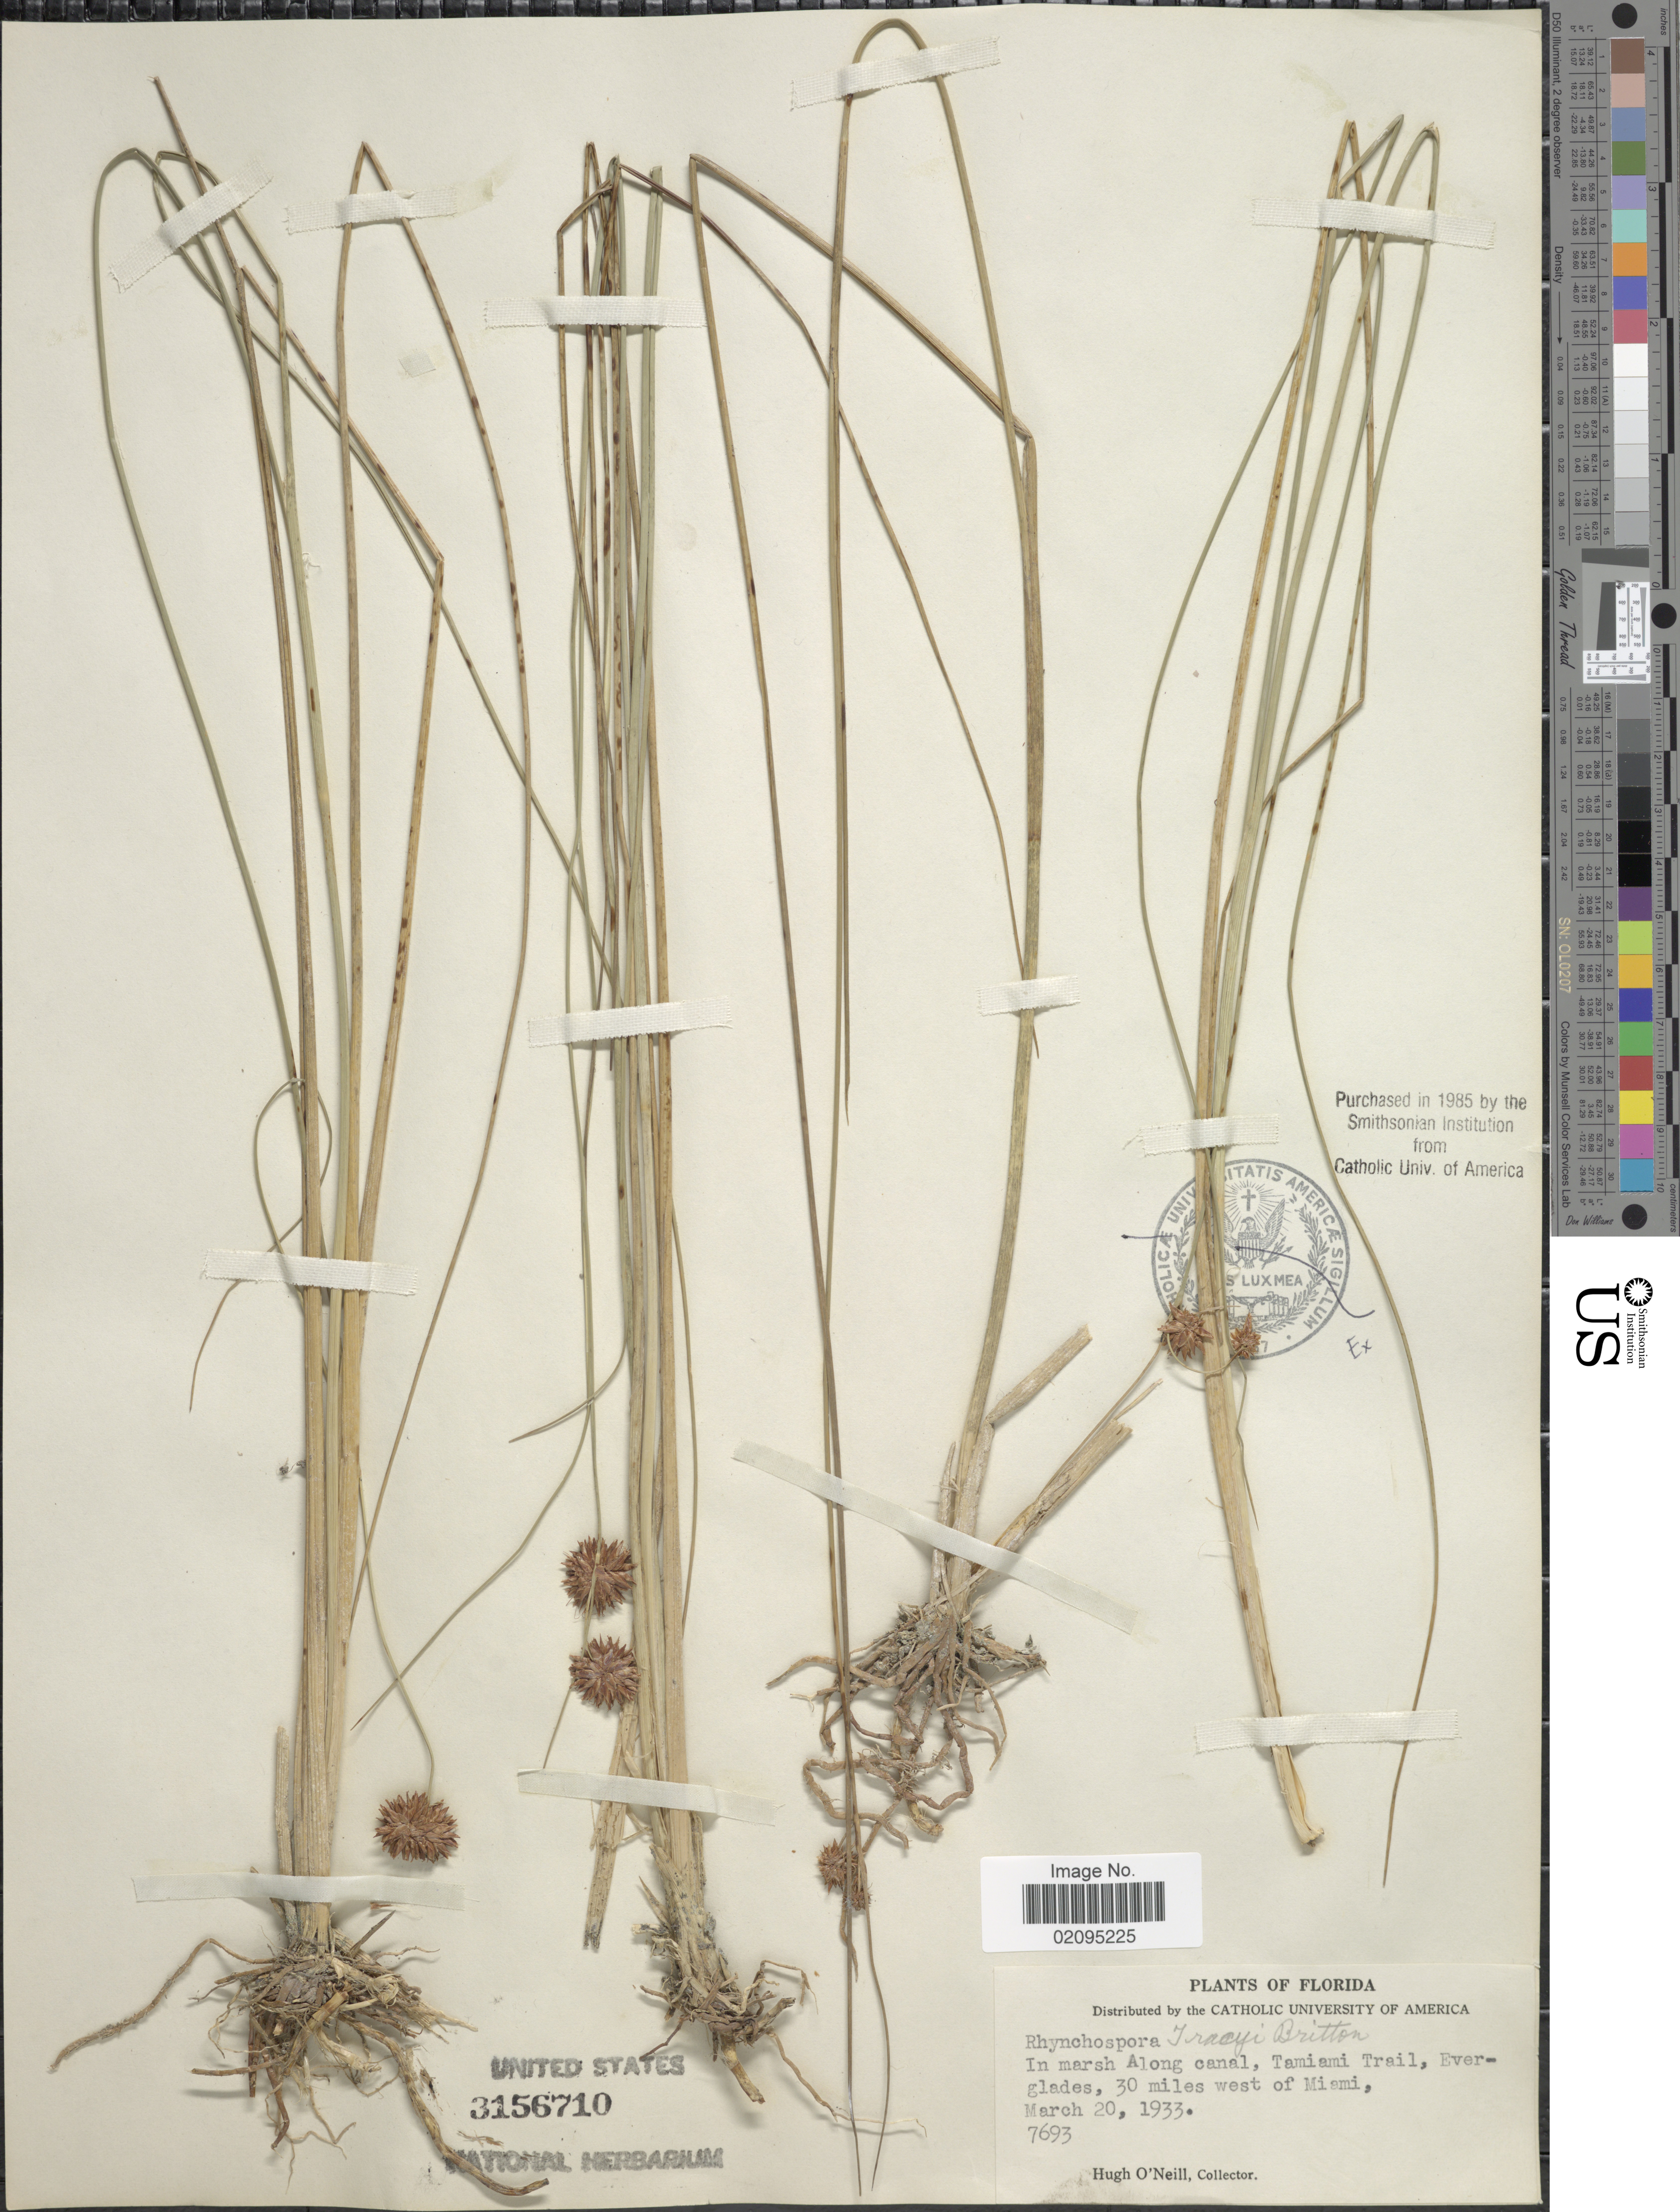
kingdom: Plantae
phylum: Tracheophyta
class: Liliopsida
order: Poales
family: Cyperaceae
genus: Rhynchospora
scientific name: Rhynchospora tracyi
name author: Britton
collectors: H. O'Neill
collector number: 7693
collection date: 1933-03-20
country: United States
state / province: Florida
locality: In marsh along canal, Tamiami Trail, Everglades, 30 miles west of Mismi.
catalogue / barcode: US 3156710